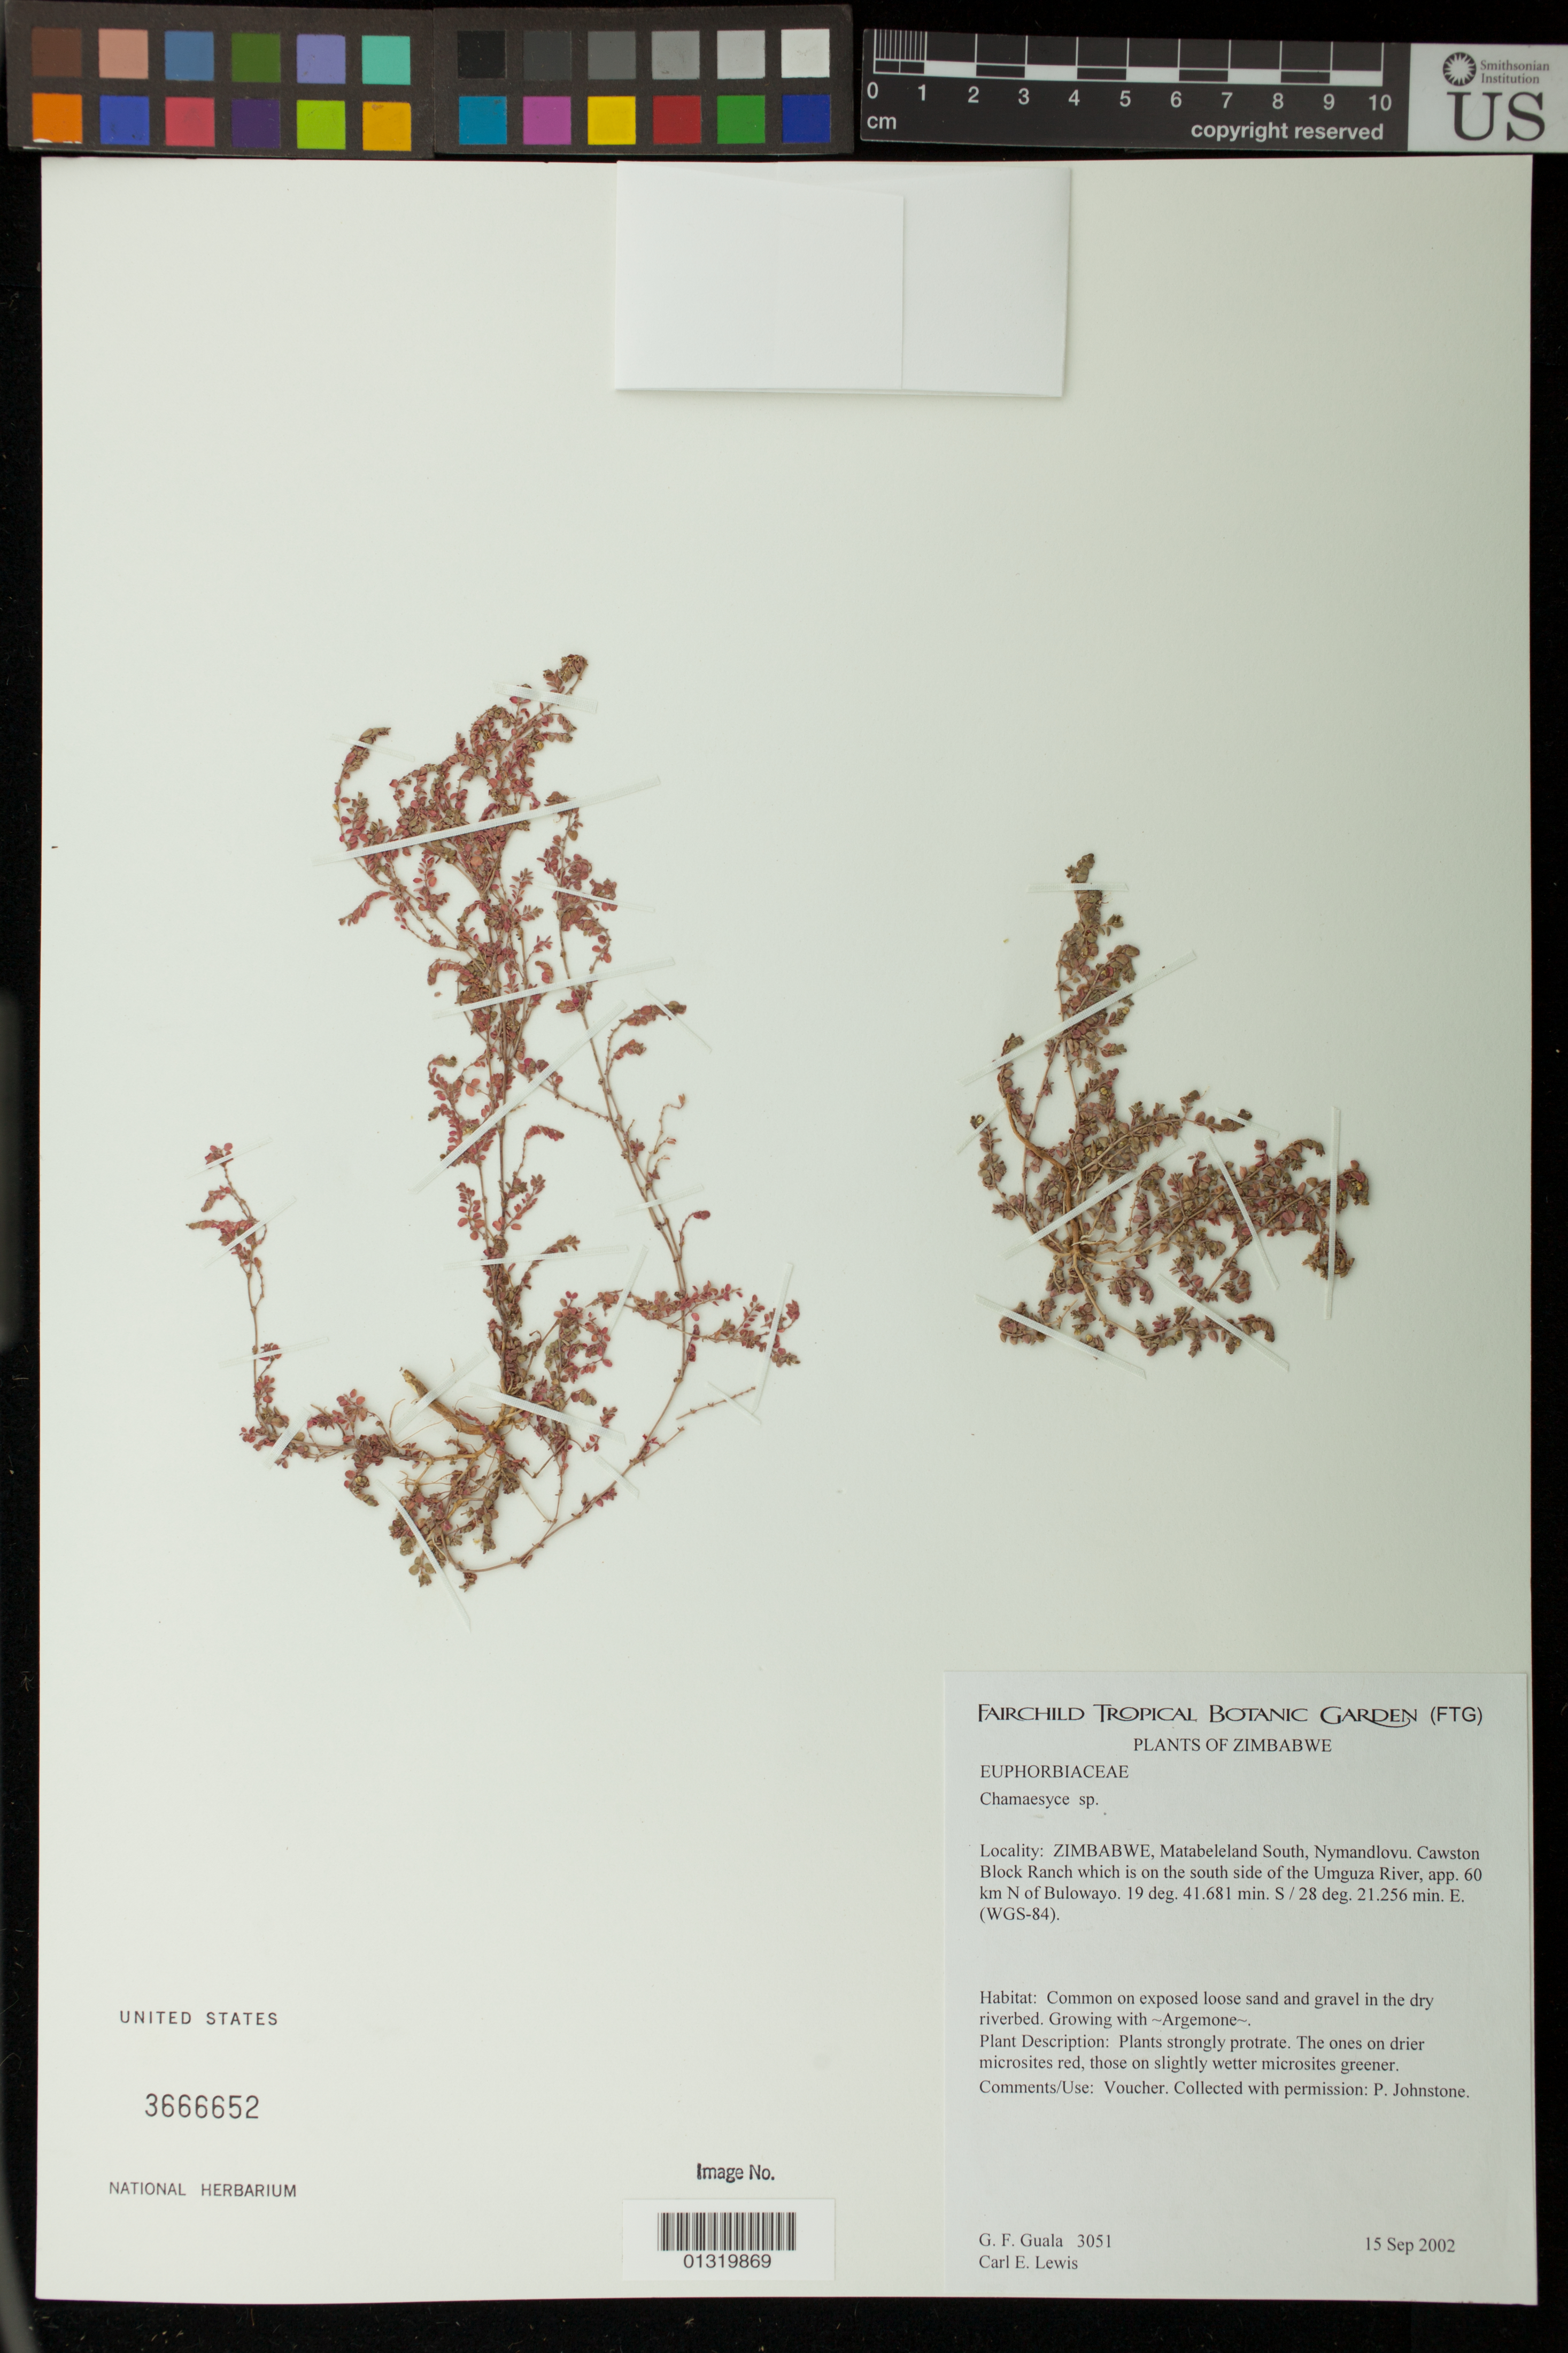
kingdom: Plantae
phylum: Tracheophyta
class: Magnoliopsida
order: Malpighiales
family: Euphorbiaceae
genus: Euphorbia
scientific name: Euphorbia sp.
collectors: G. Guala & C. Lewis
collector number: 3051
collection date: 2002-09-15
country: Zimbabwe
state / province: Matabeleland North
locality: Nymandlovu [Nyamandhlovu], Cawston Block Ranch on the south side of the Umguza River. Approximately 60 km N of Bulowayo [Bulawayo].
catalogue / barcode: US 3666652